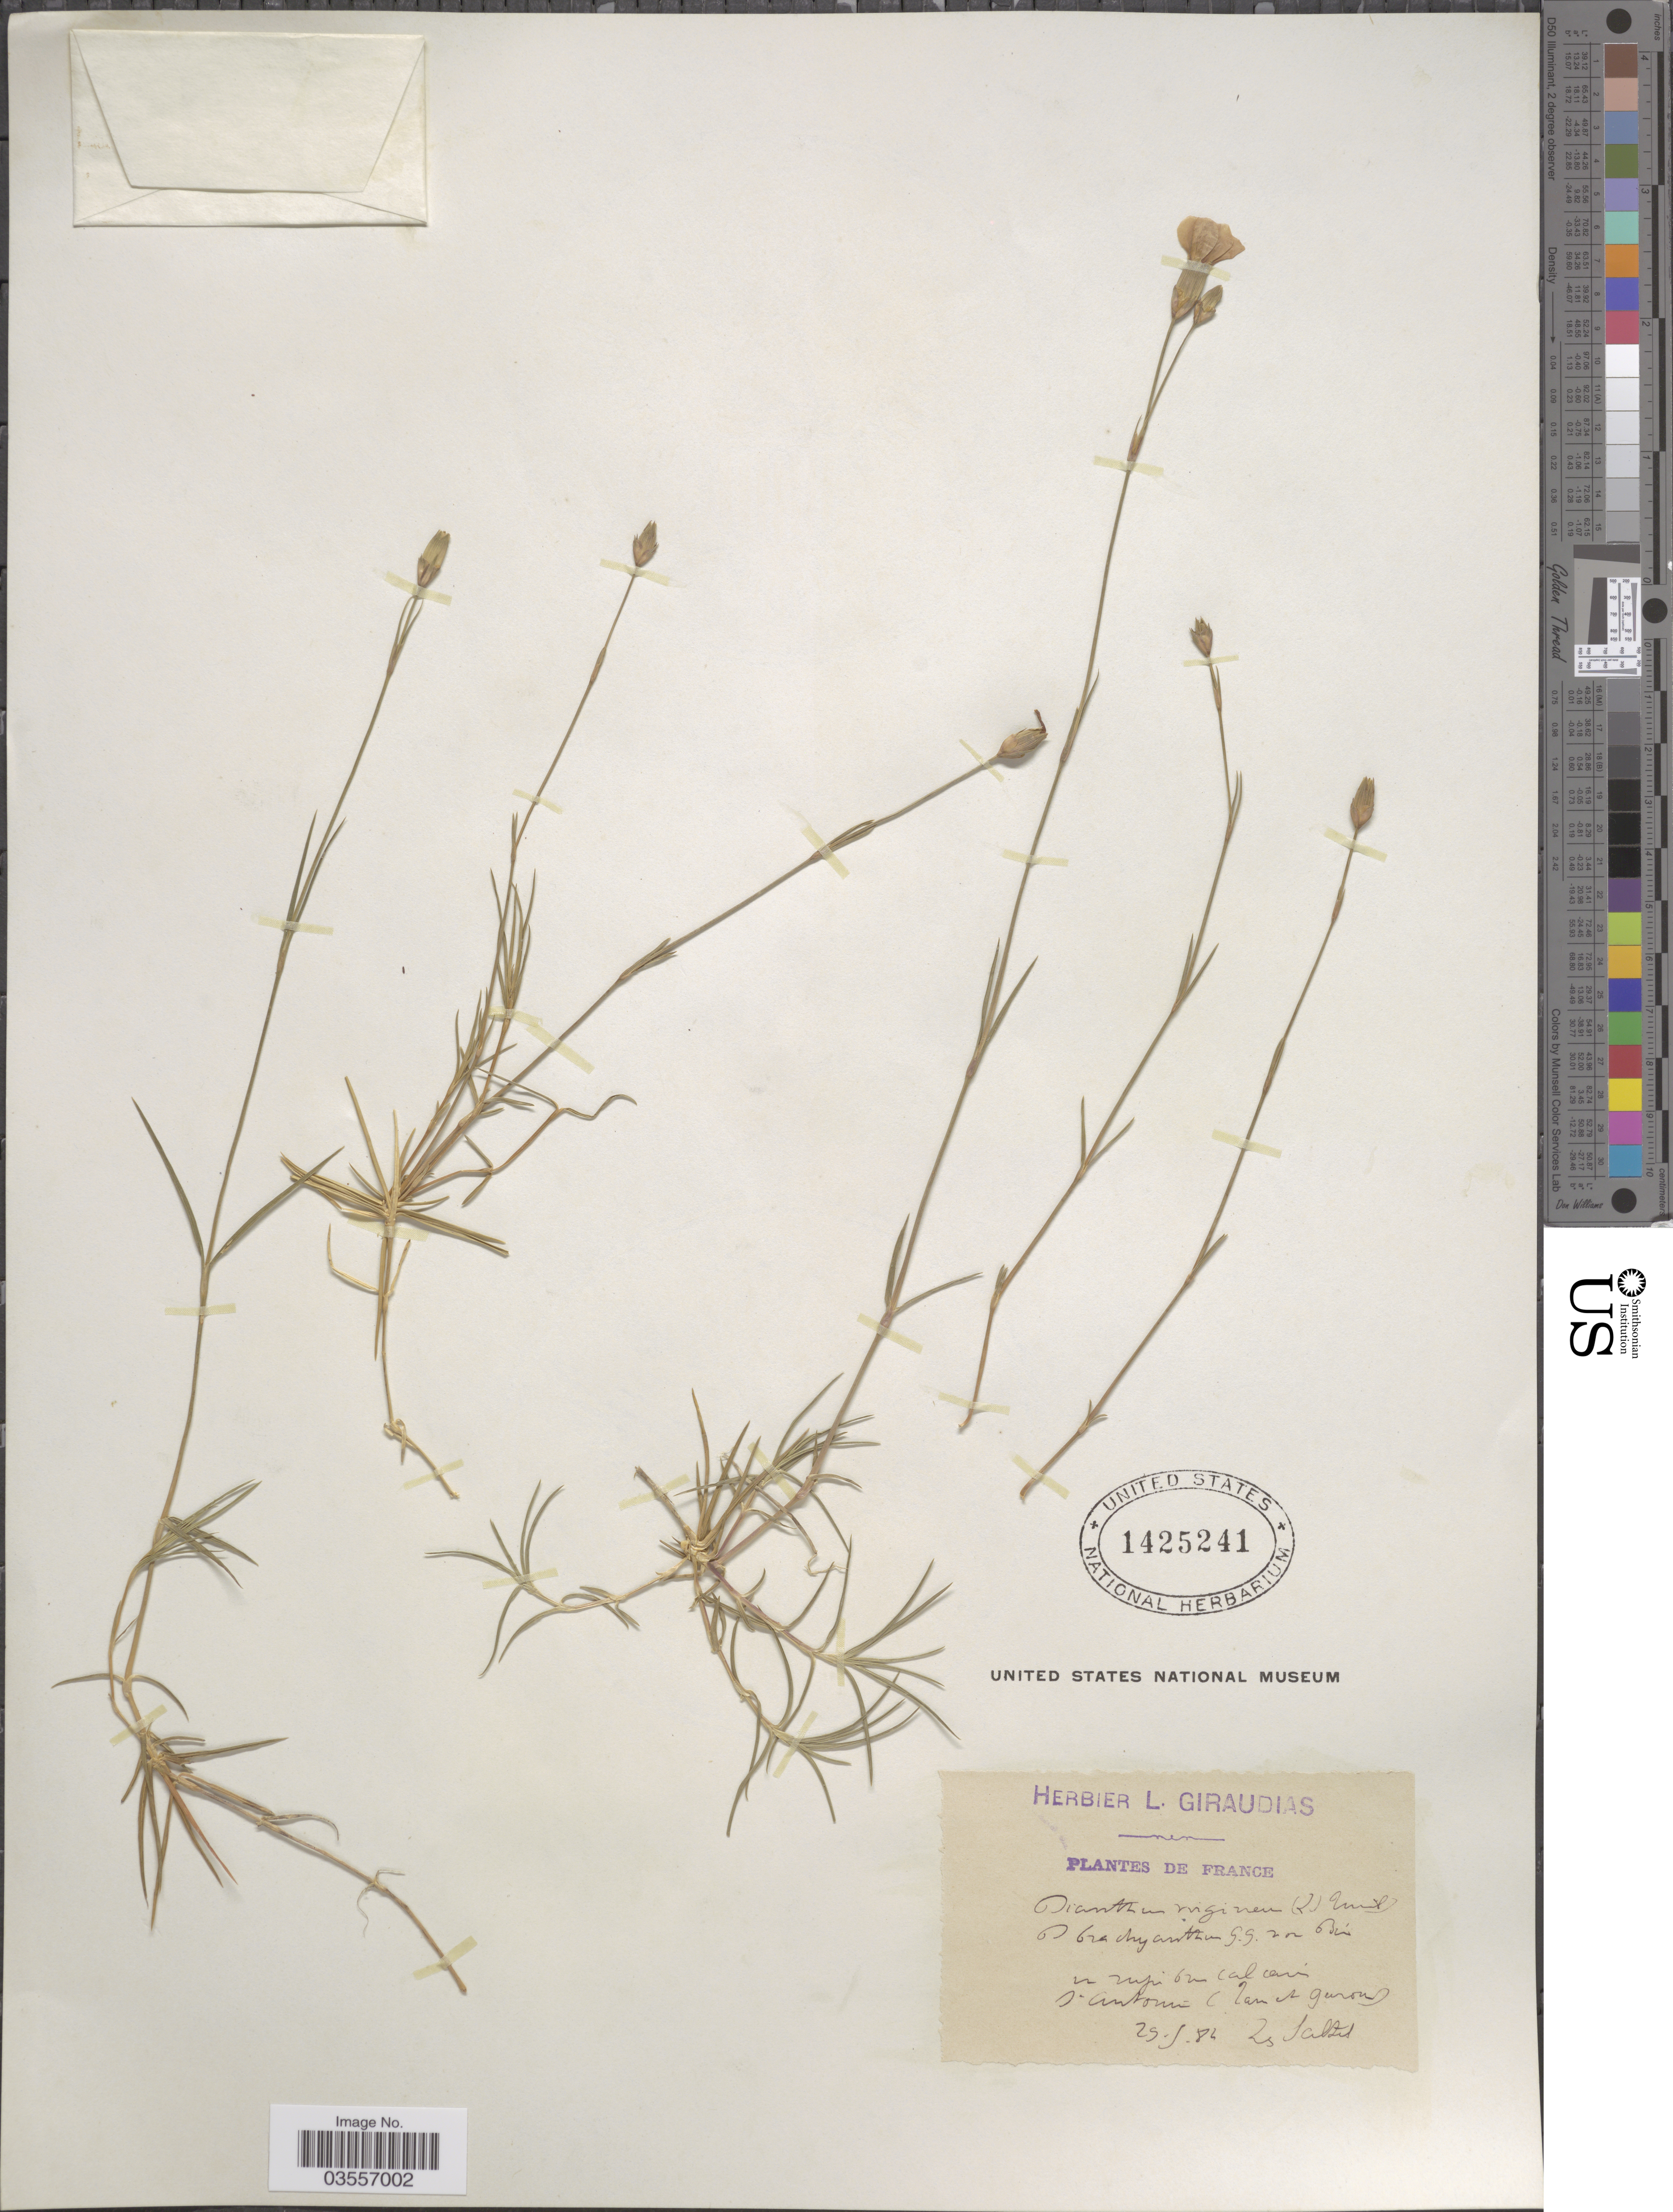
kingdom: Plantae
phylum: Tracheophyta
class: Magnoliopsida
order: Caryophyllales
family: Caryophyllaceae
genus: Dianthus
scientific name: Dianthus sp.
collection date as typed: Transcribed d/m/y: 25/5/84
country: France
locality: S. Antoine (San et Geronne). [interpreted]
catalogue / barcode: US 1425241